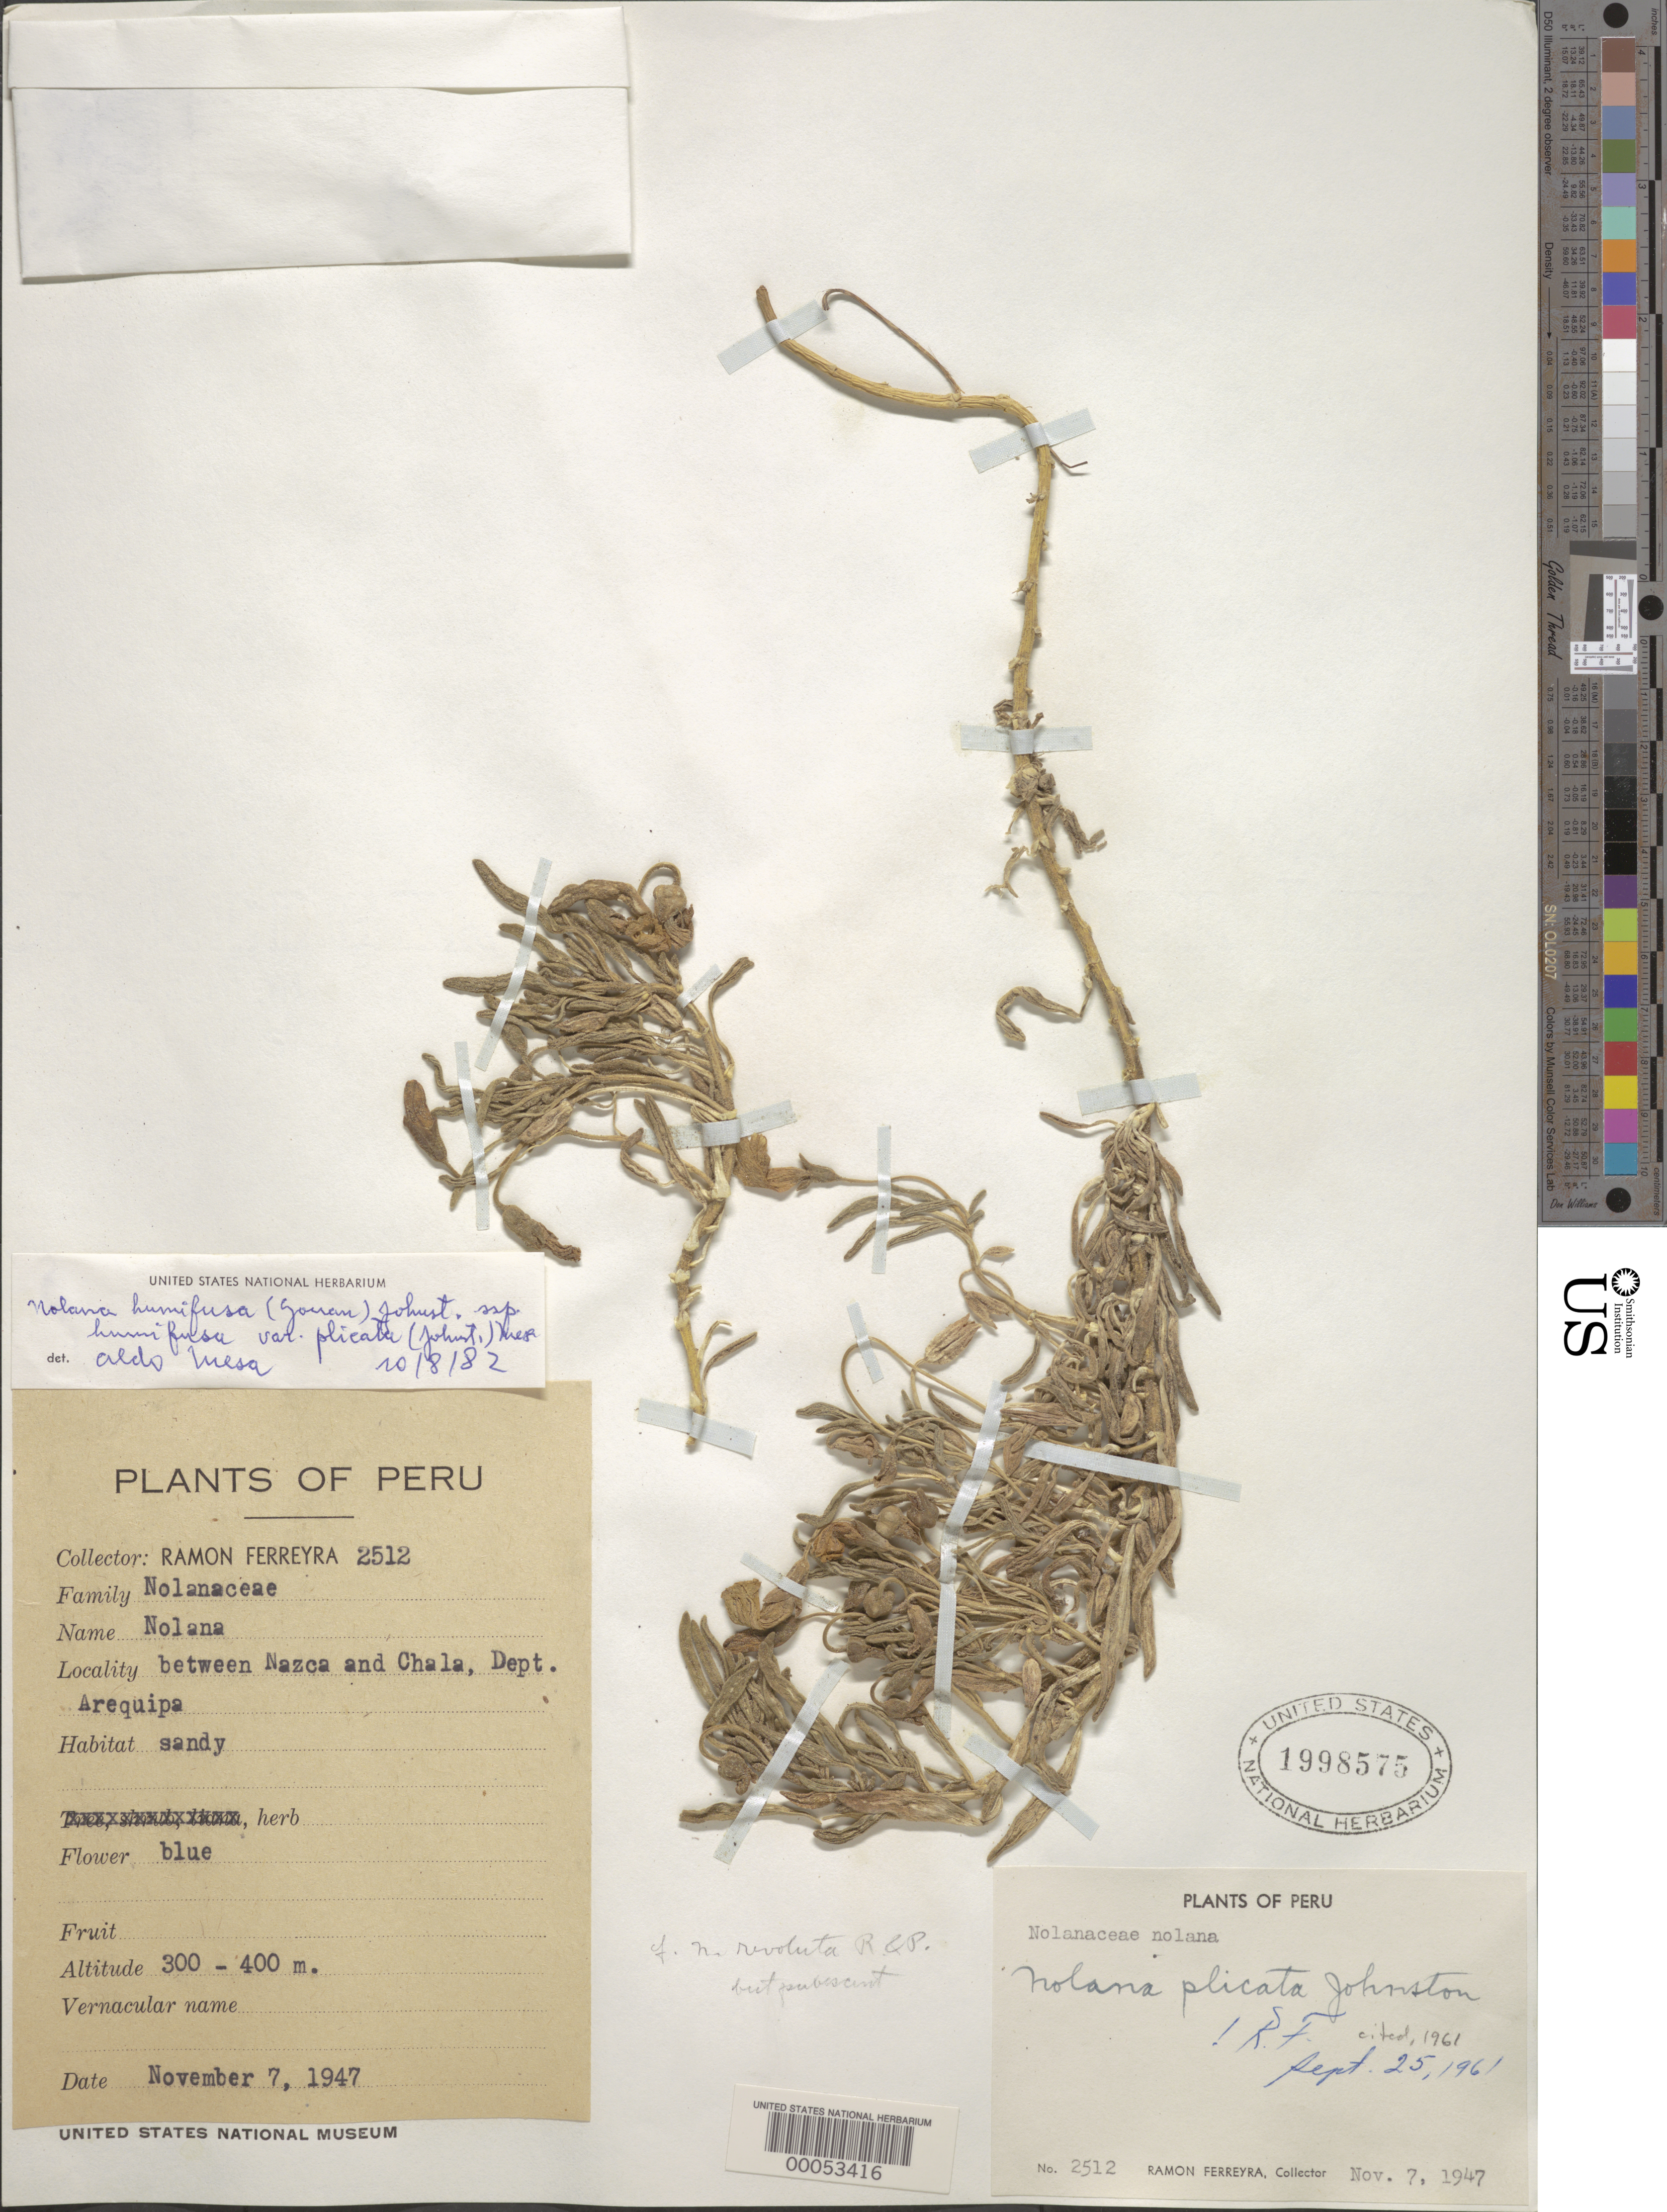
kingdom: Plantae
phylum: Tracheophyta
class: Magnoliopsida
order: Solanales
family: Solanaceae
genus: Nolana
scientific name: Nolana humifusa var. plicata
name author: (I.M. Johnst.) Mesa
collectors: R. A. Ferreyra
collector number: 2512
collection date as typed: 07 Nov 1947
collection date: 1947-11-07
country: Peru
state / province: Arequipa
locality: between Nazca and Chala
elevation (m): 300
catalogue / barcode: US 1998575